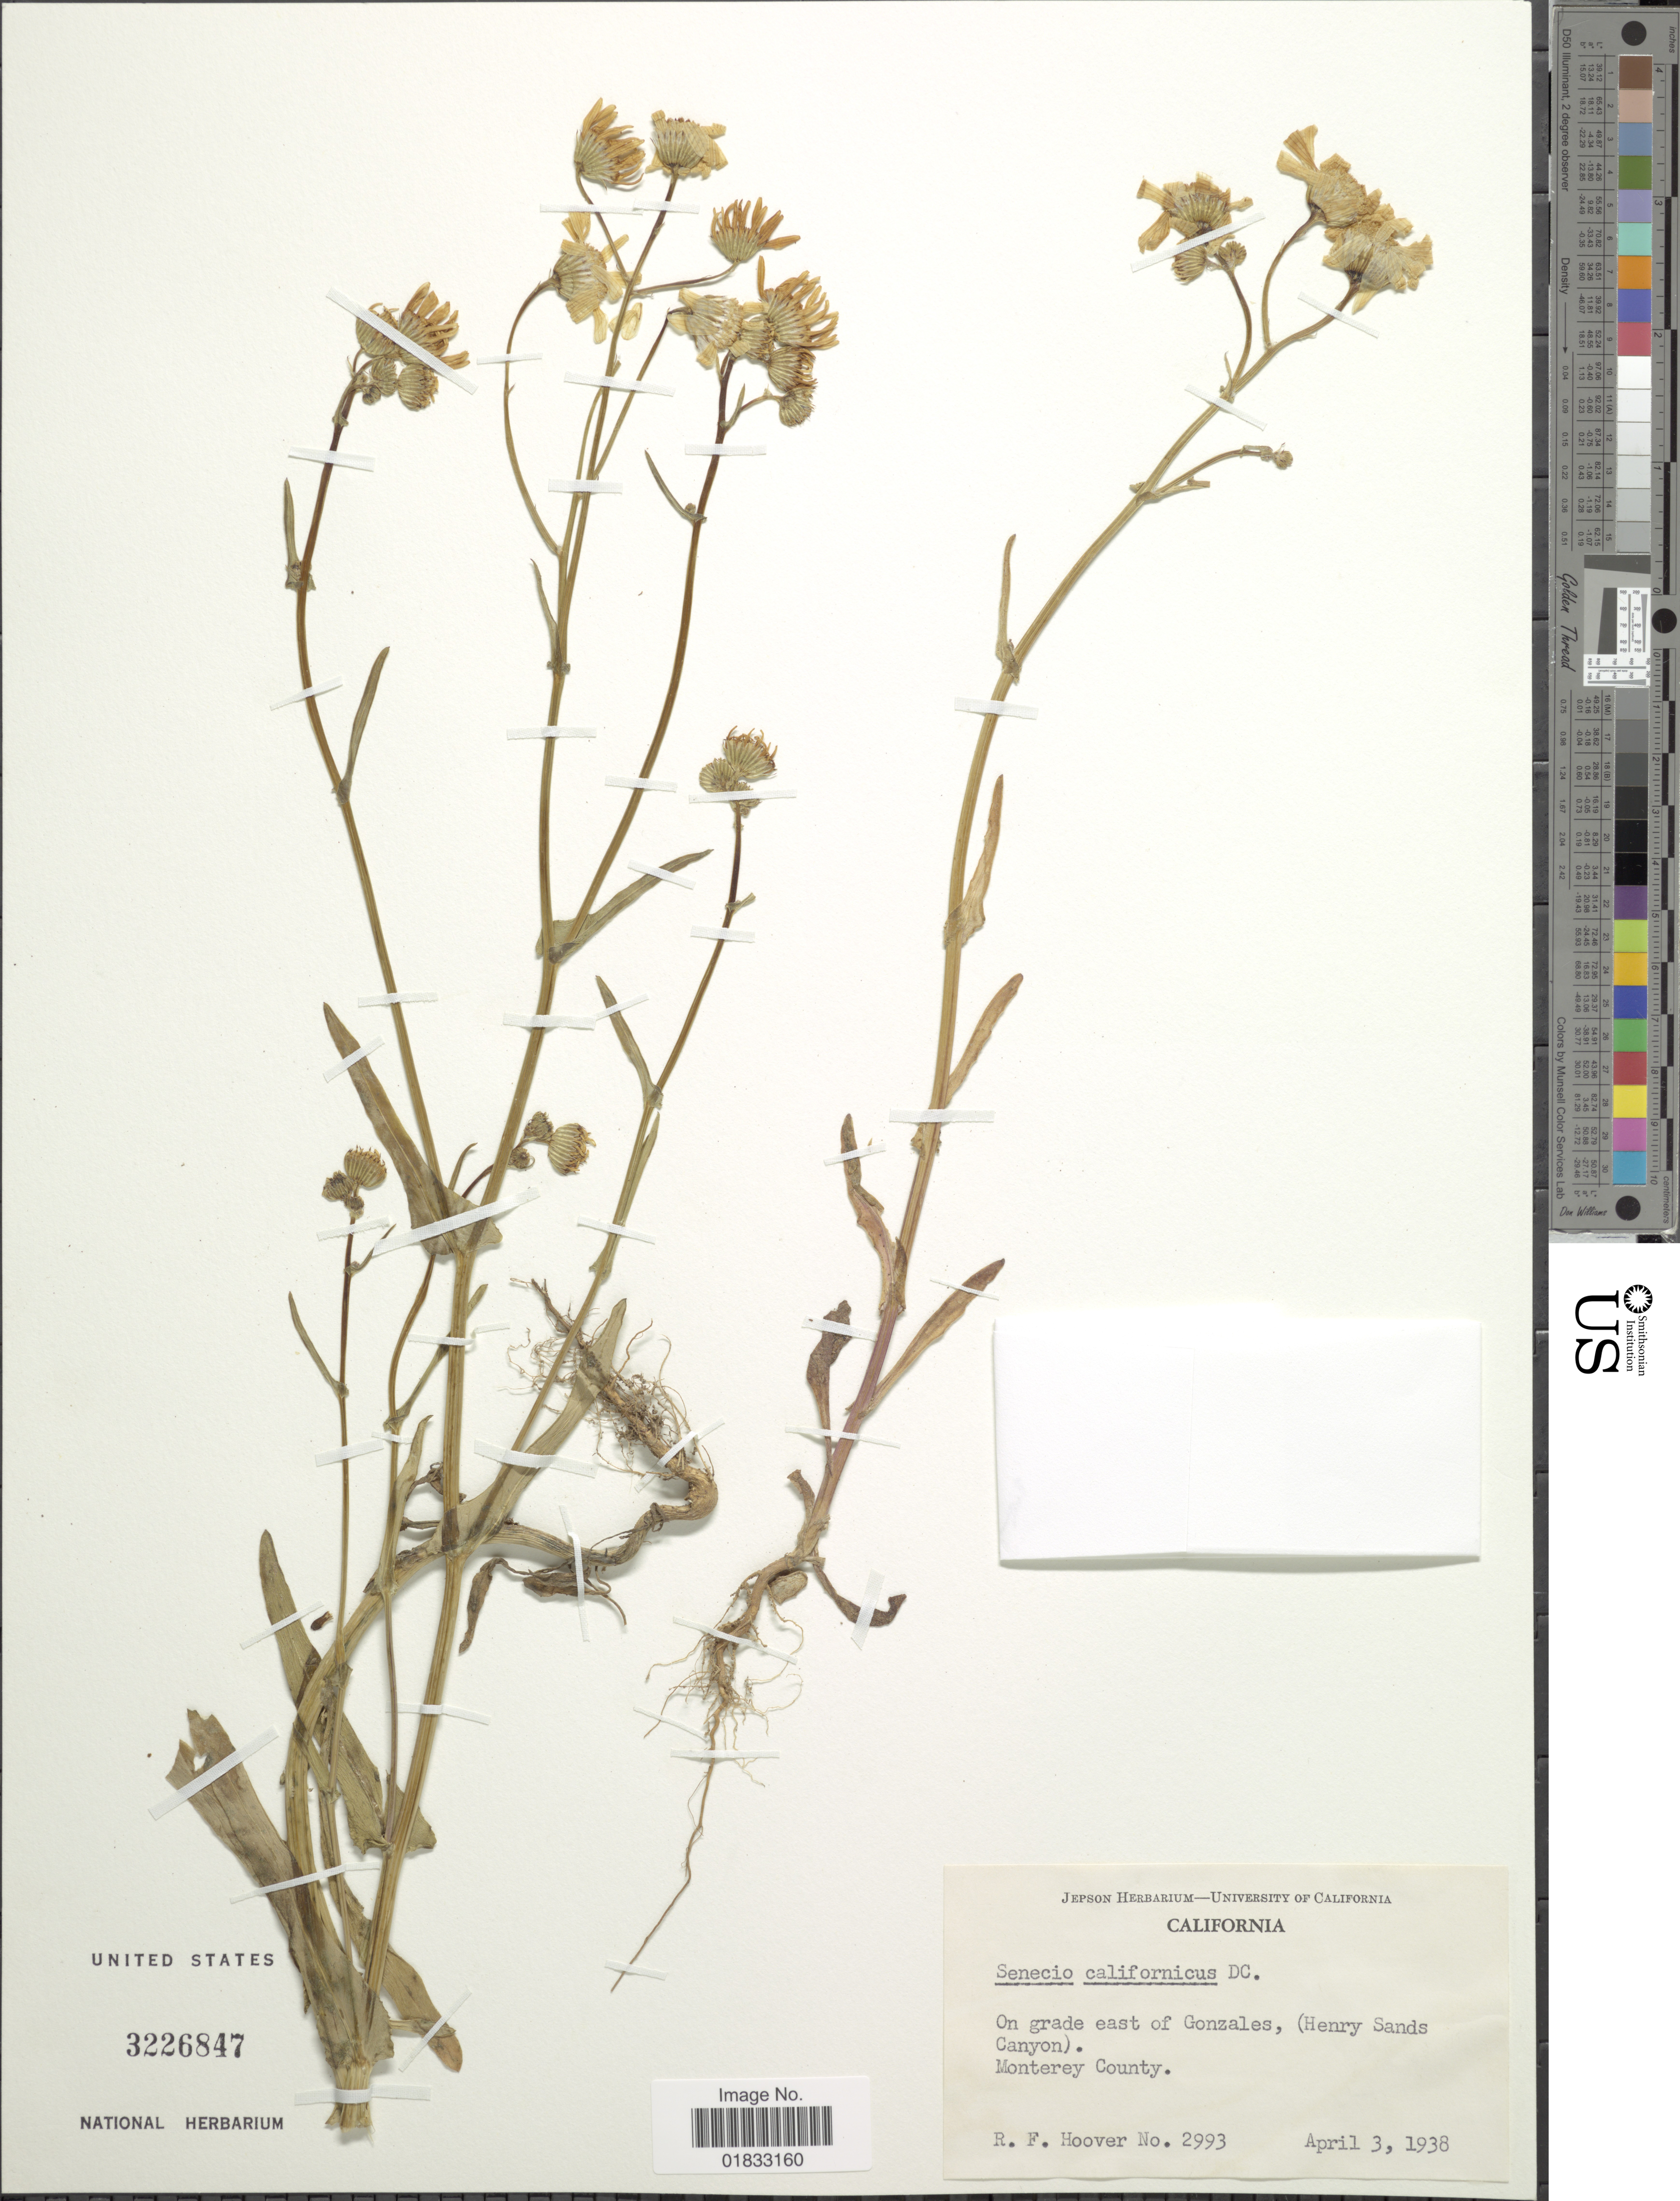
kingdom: Plantae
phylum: Tracheophyta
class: Magnoliopsida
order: Asterales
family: Asteraceae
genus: Senecio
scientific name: Senecio californicus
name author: DC.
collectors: R. F. Hoover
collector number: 2993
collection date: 1938-04-03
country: United States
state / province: California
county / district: Monterey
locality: On grade east of Gonzales, (Henry Sands Canyon), Monterey County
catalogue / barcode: US 3226847